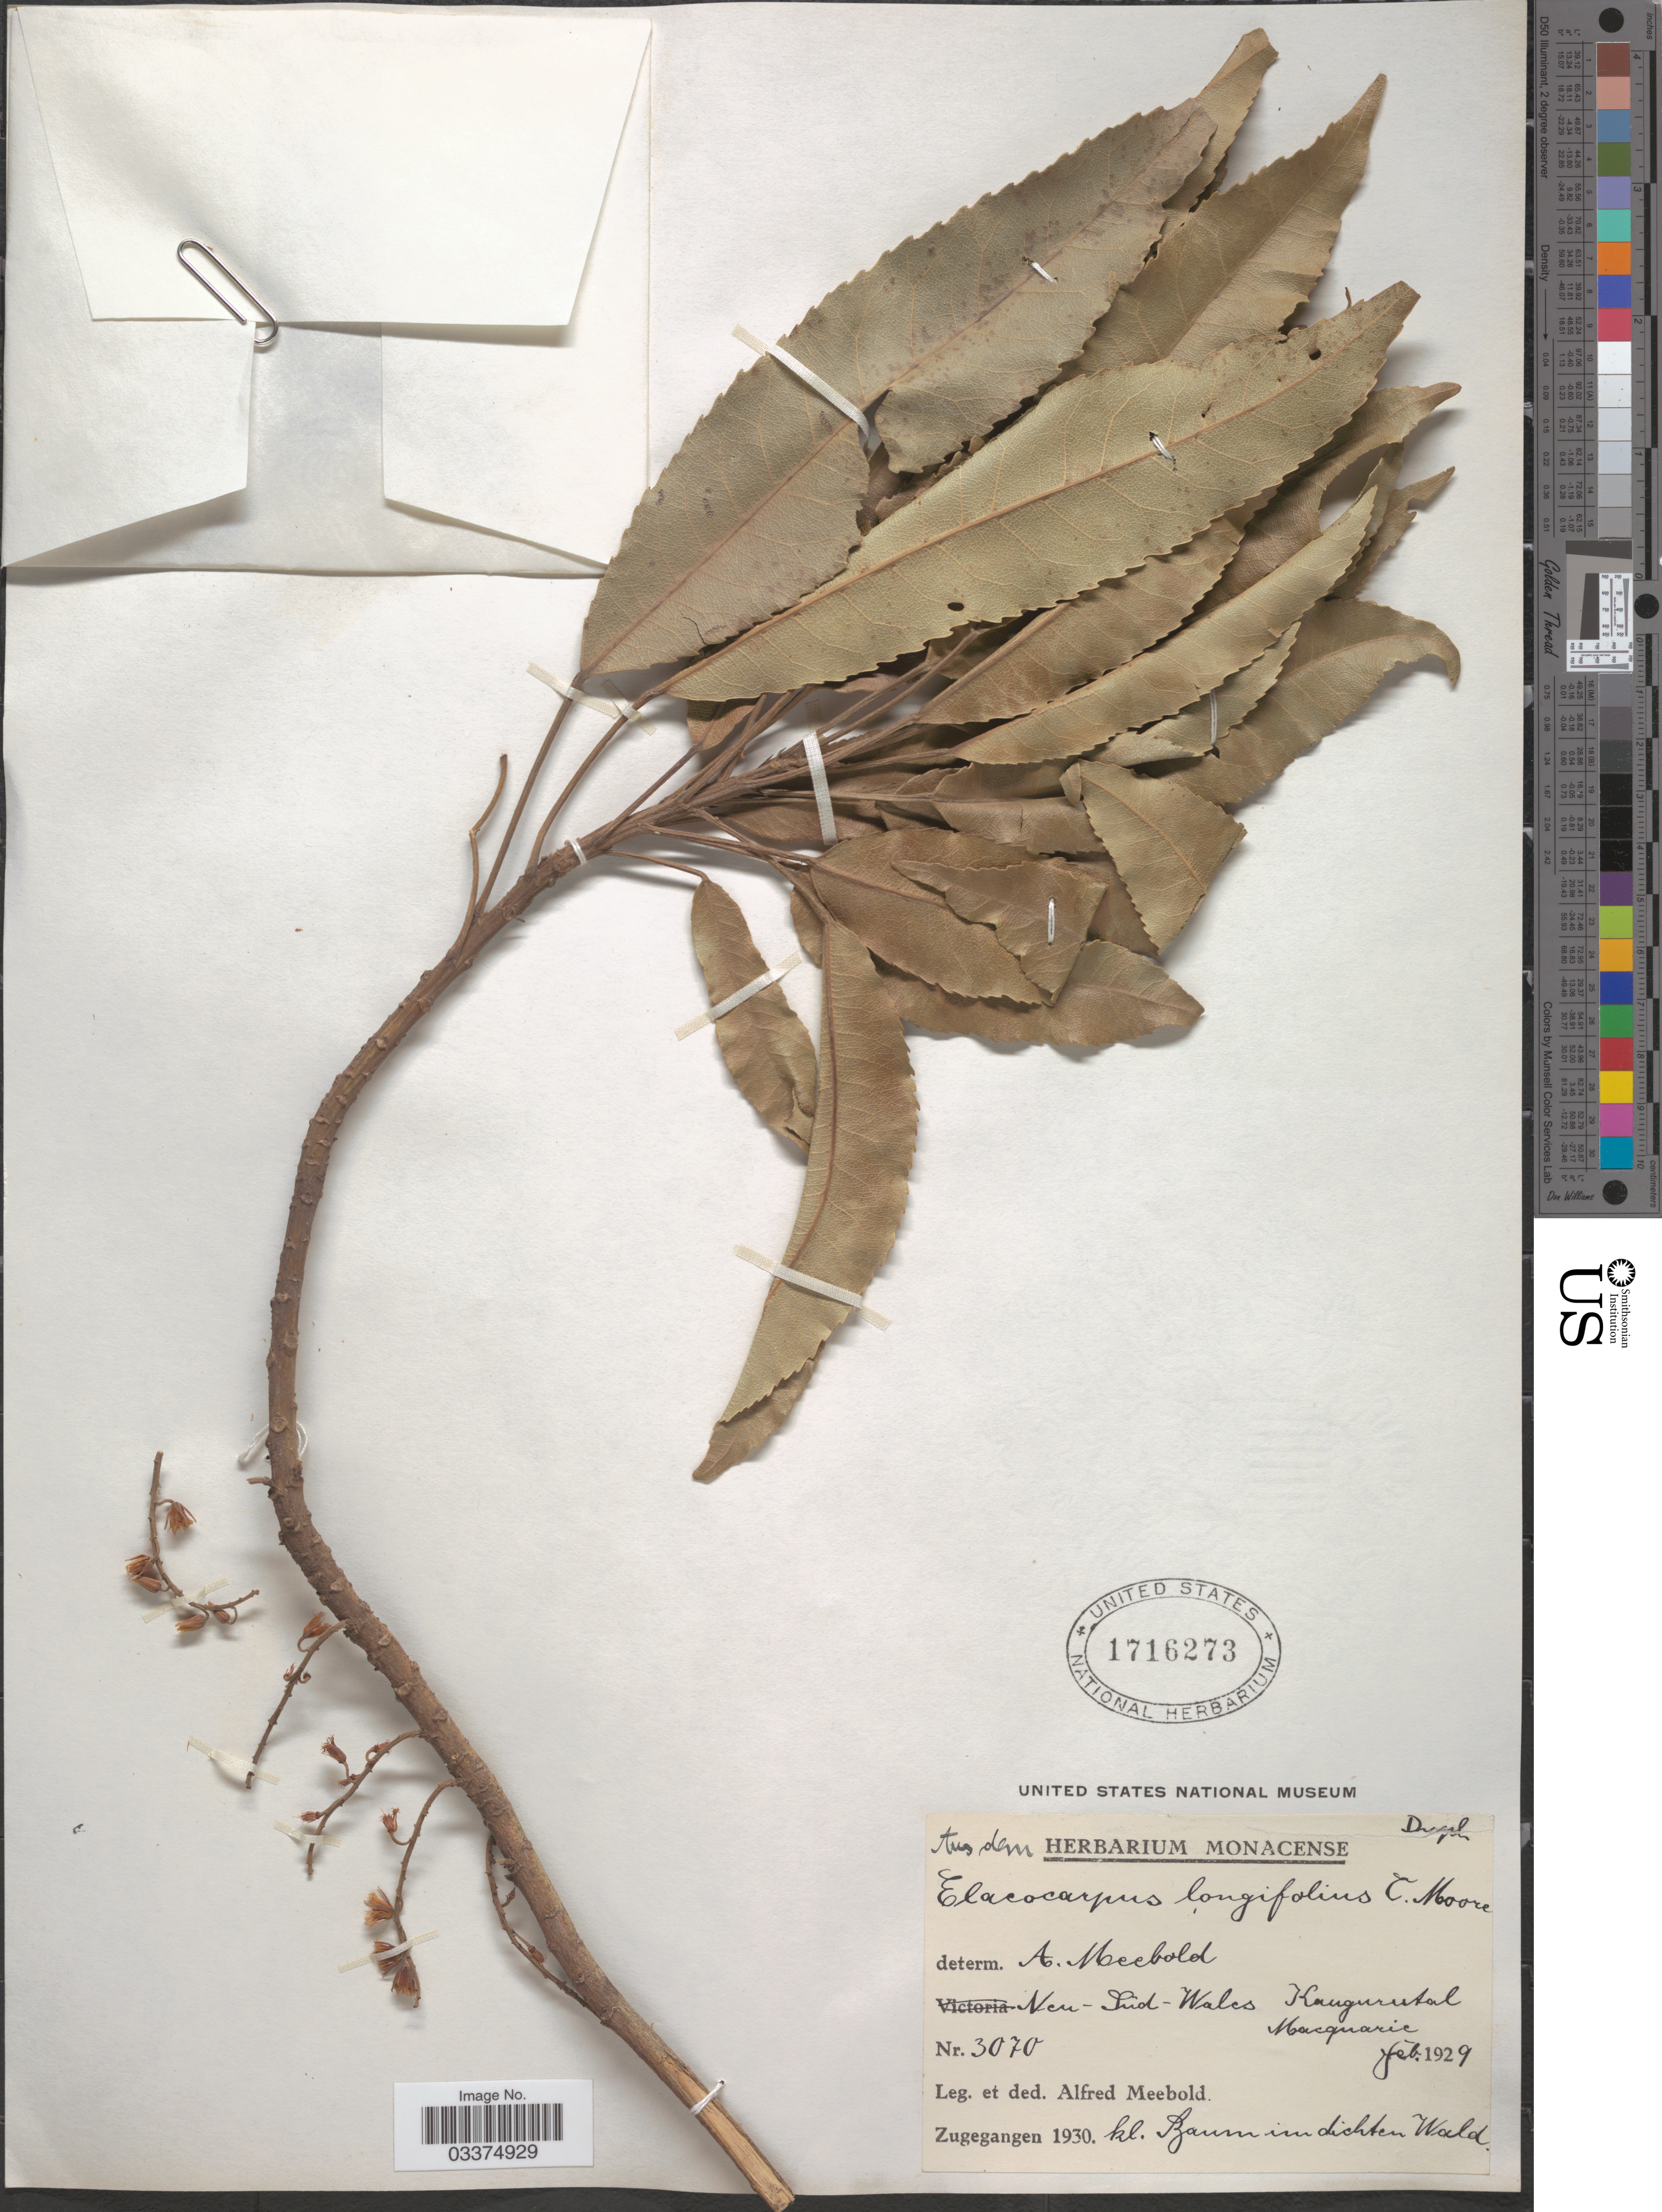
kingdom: Plantae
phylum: Tracheophyta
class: Magnoliopsida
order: Oxalidales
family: Elaeocarpaceae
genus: Elaeocarpus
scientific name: Elaeocarpus longifolius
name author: Blume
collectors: A. Meebold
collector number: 3070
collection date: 1929-02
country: Australia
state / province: New South Wales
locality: Neu - Sud - Wales Kaugurutal Macquarie.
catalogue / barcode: US 1716273